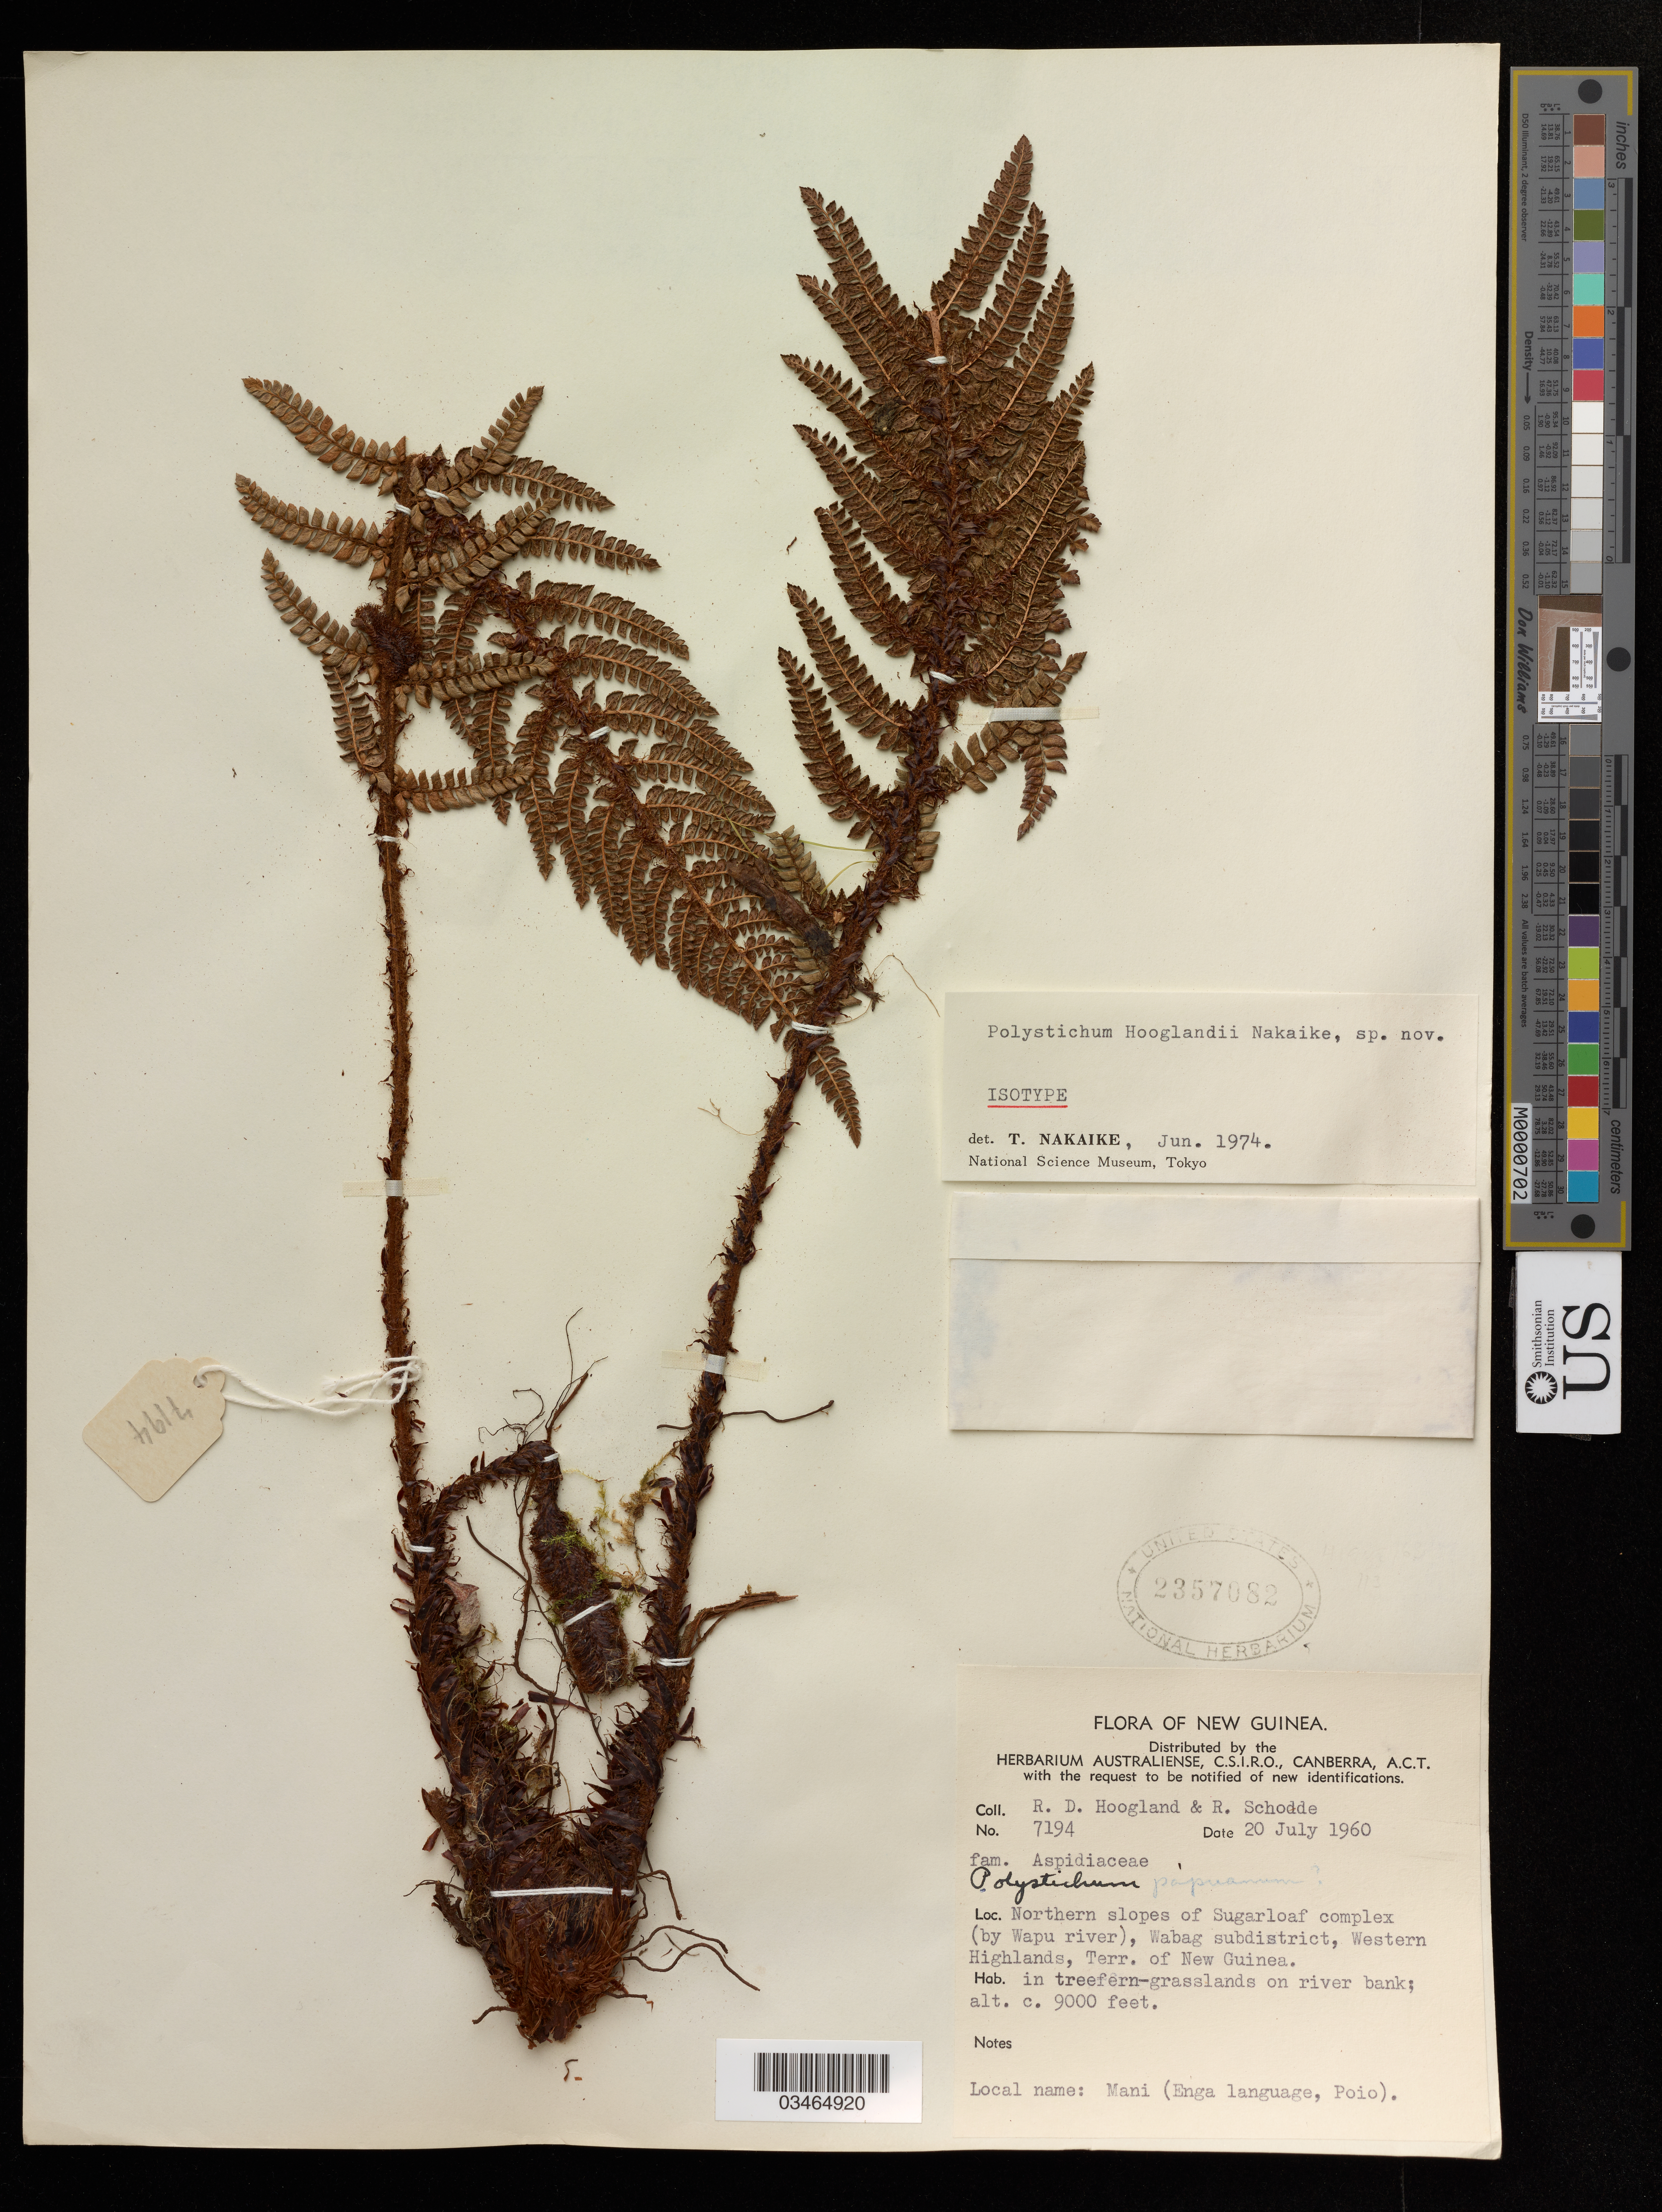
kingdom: Plantae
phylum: Tracheophyta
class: Polypodiopsida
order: Polypodiales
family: Dryopteridaceae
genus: Polystichum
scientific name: Polystichum hooglandii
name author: Nakaike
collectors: R. Hoogland & R. Schodde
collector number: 7194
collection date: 1960-07-20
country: Papua New Guinea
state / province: Western Highlands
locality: Northern slopes of Sugarloaf complex (by Wapu River), Wabag subdistrict.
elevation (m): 2743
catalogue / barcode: US 2357082